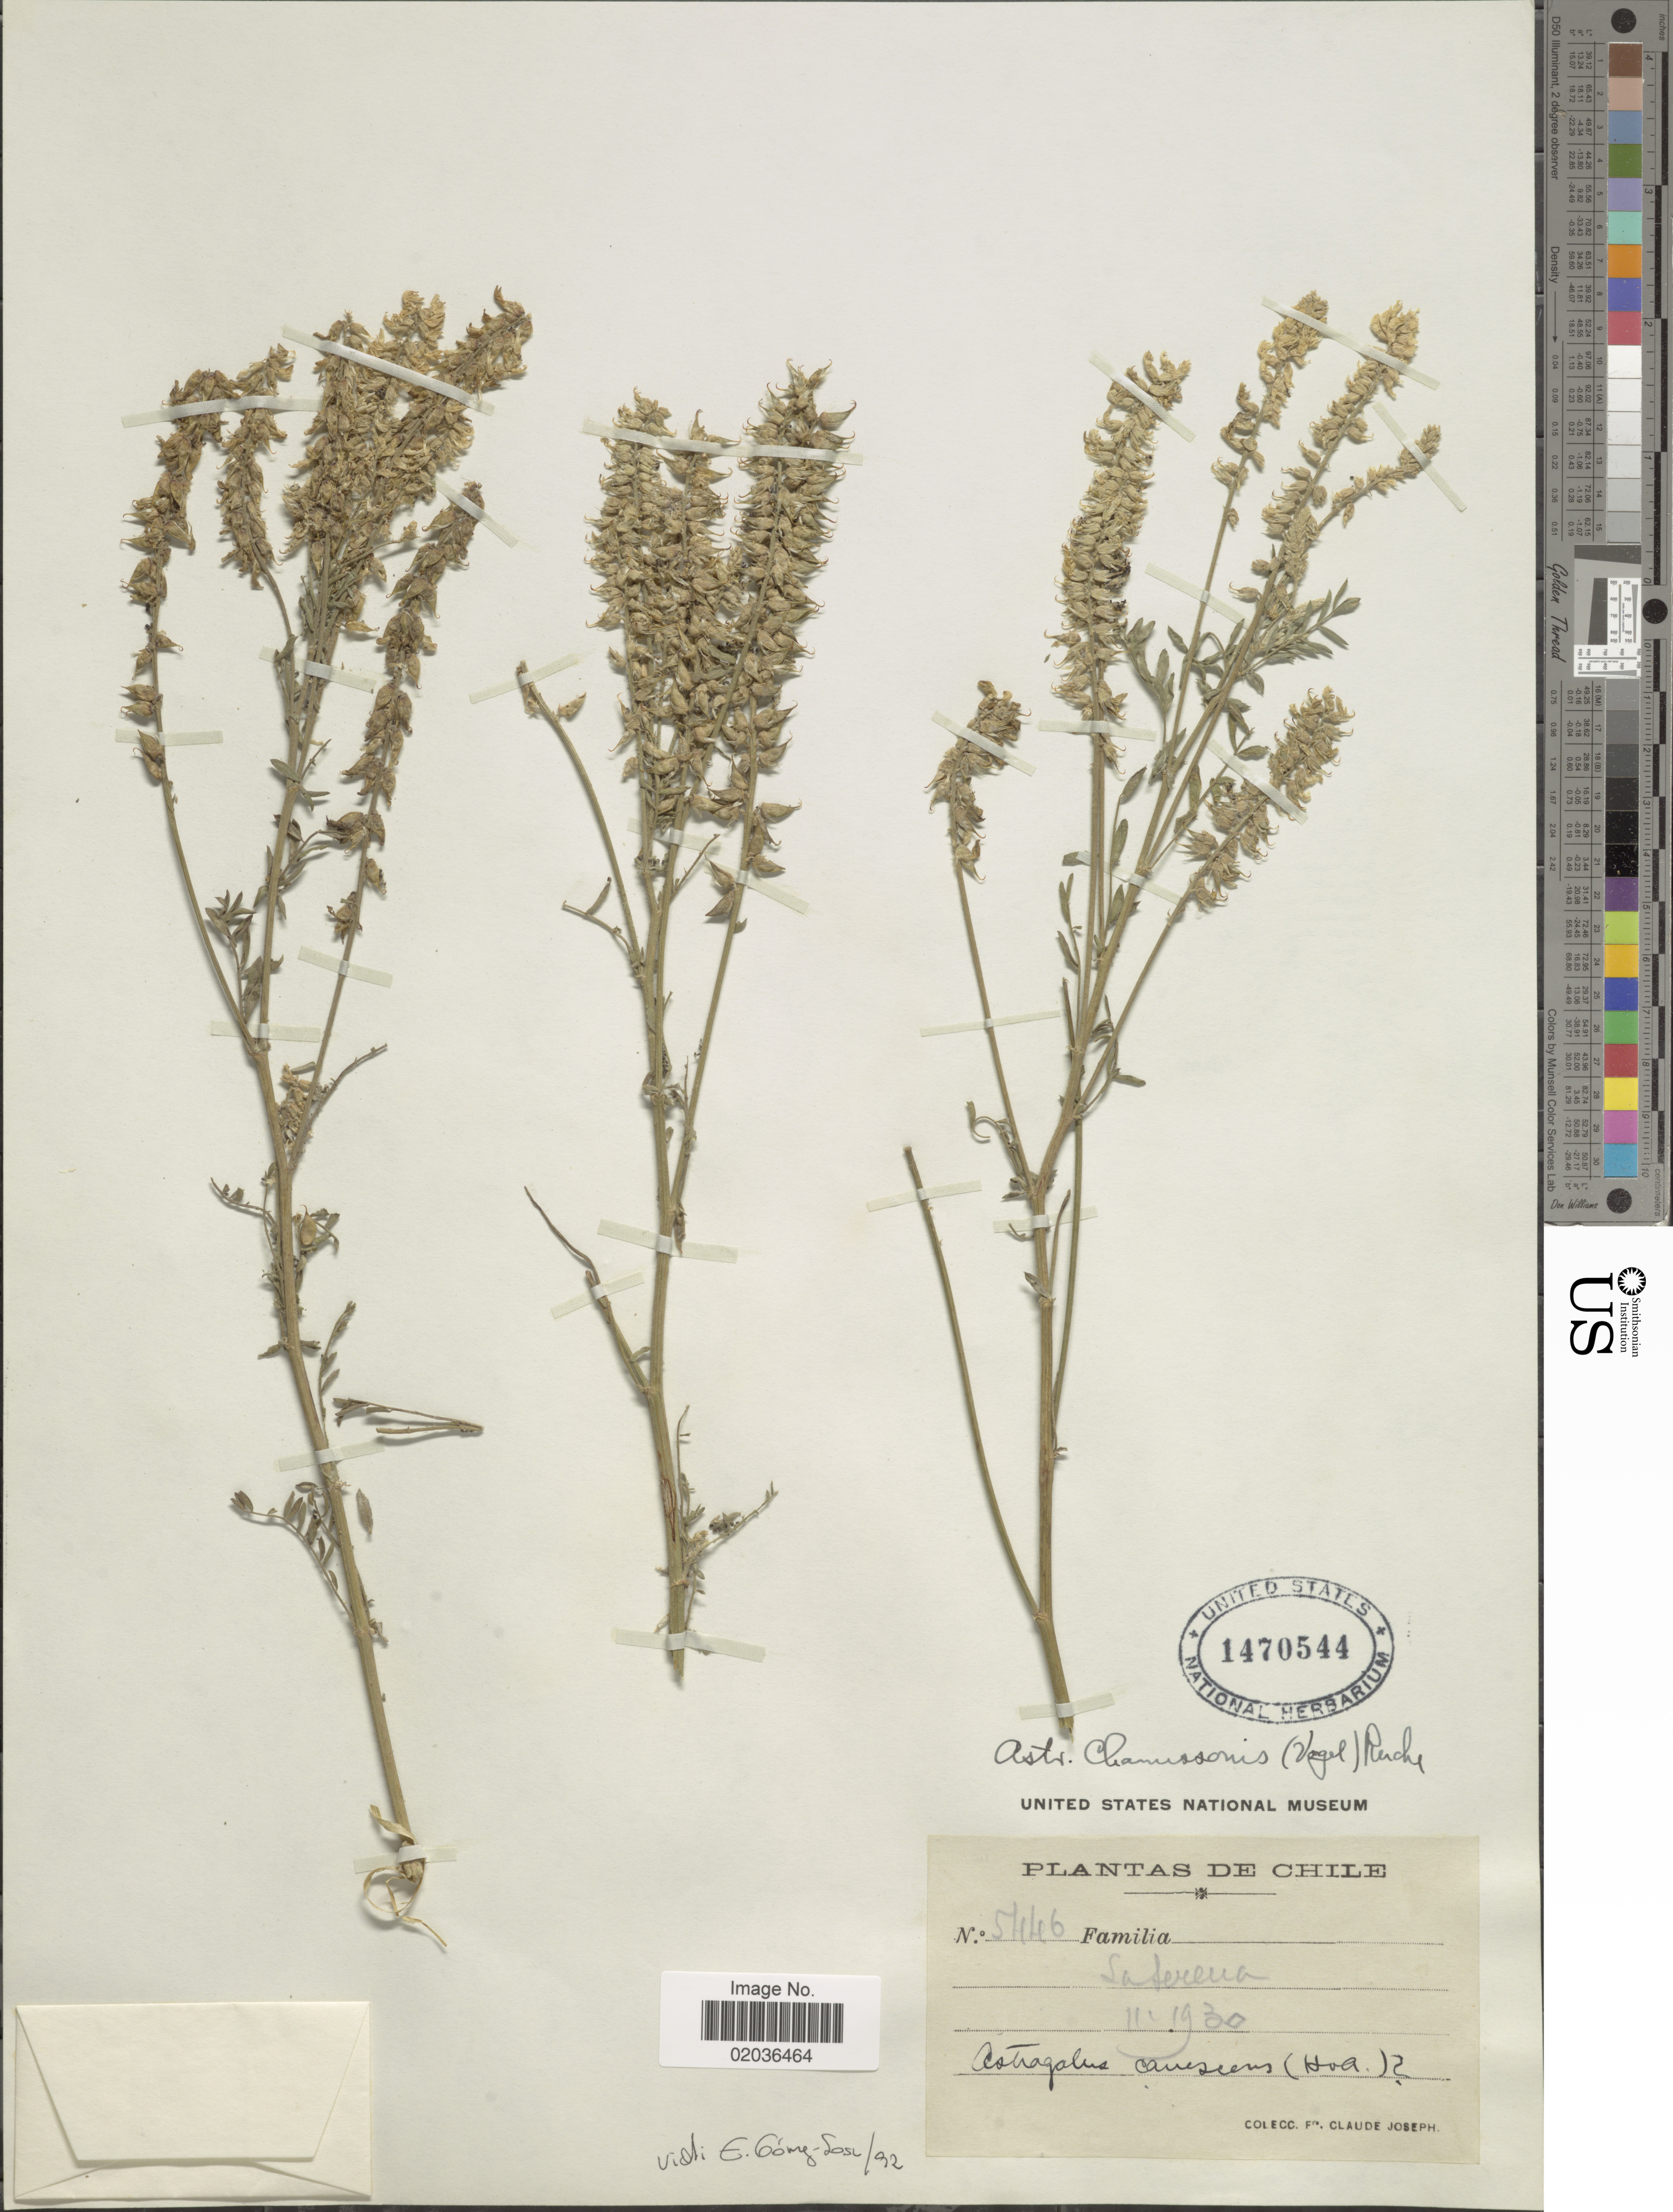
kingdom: Plantae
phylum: Tracheophyta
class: Magnoliopsida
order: Fabales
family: Fabaceae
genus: Astragalus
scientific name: Astragalus chamissonis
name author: (Vogel) Reiche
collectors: Bro. Claude-Joseph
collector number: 5446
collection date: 1930-11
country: Chile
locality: La Serena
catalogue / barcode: US 1470544